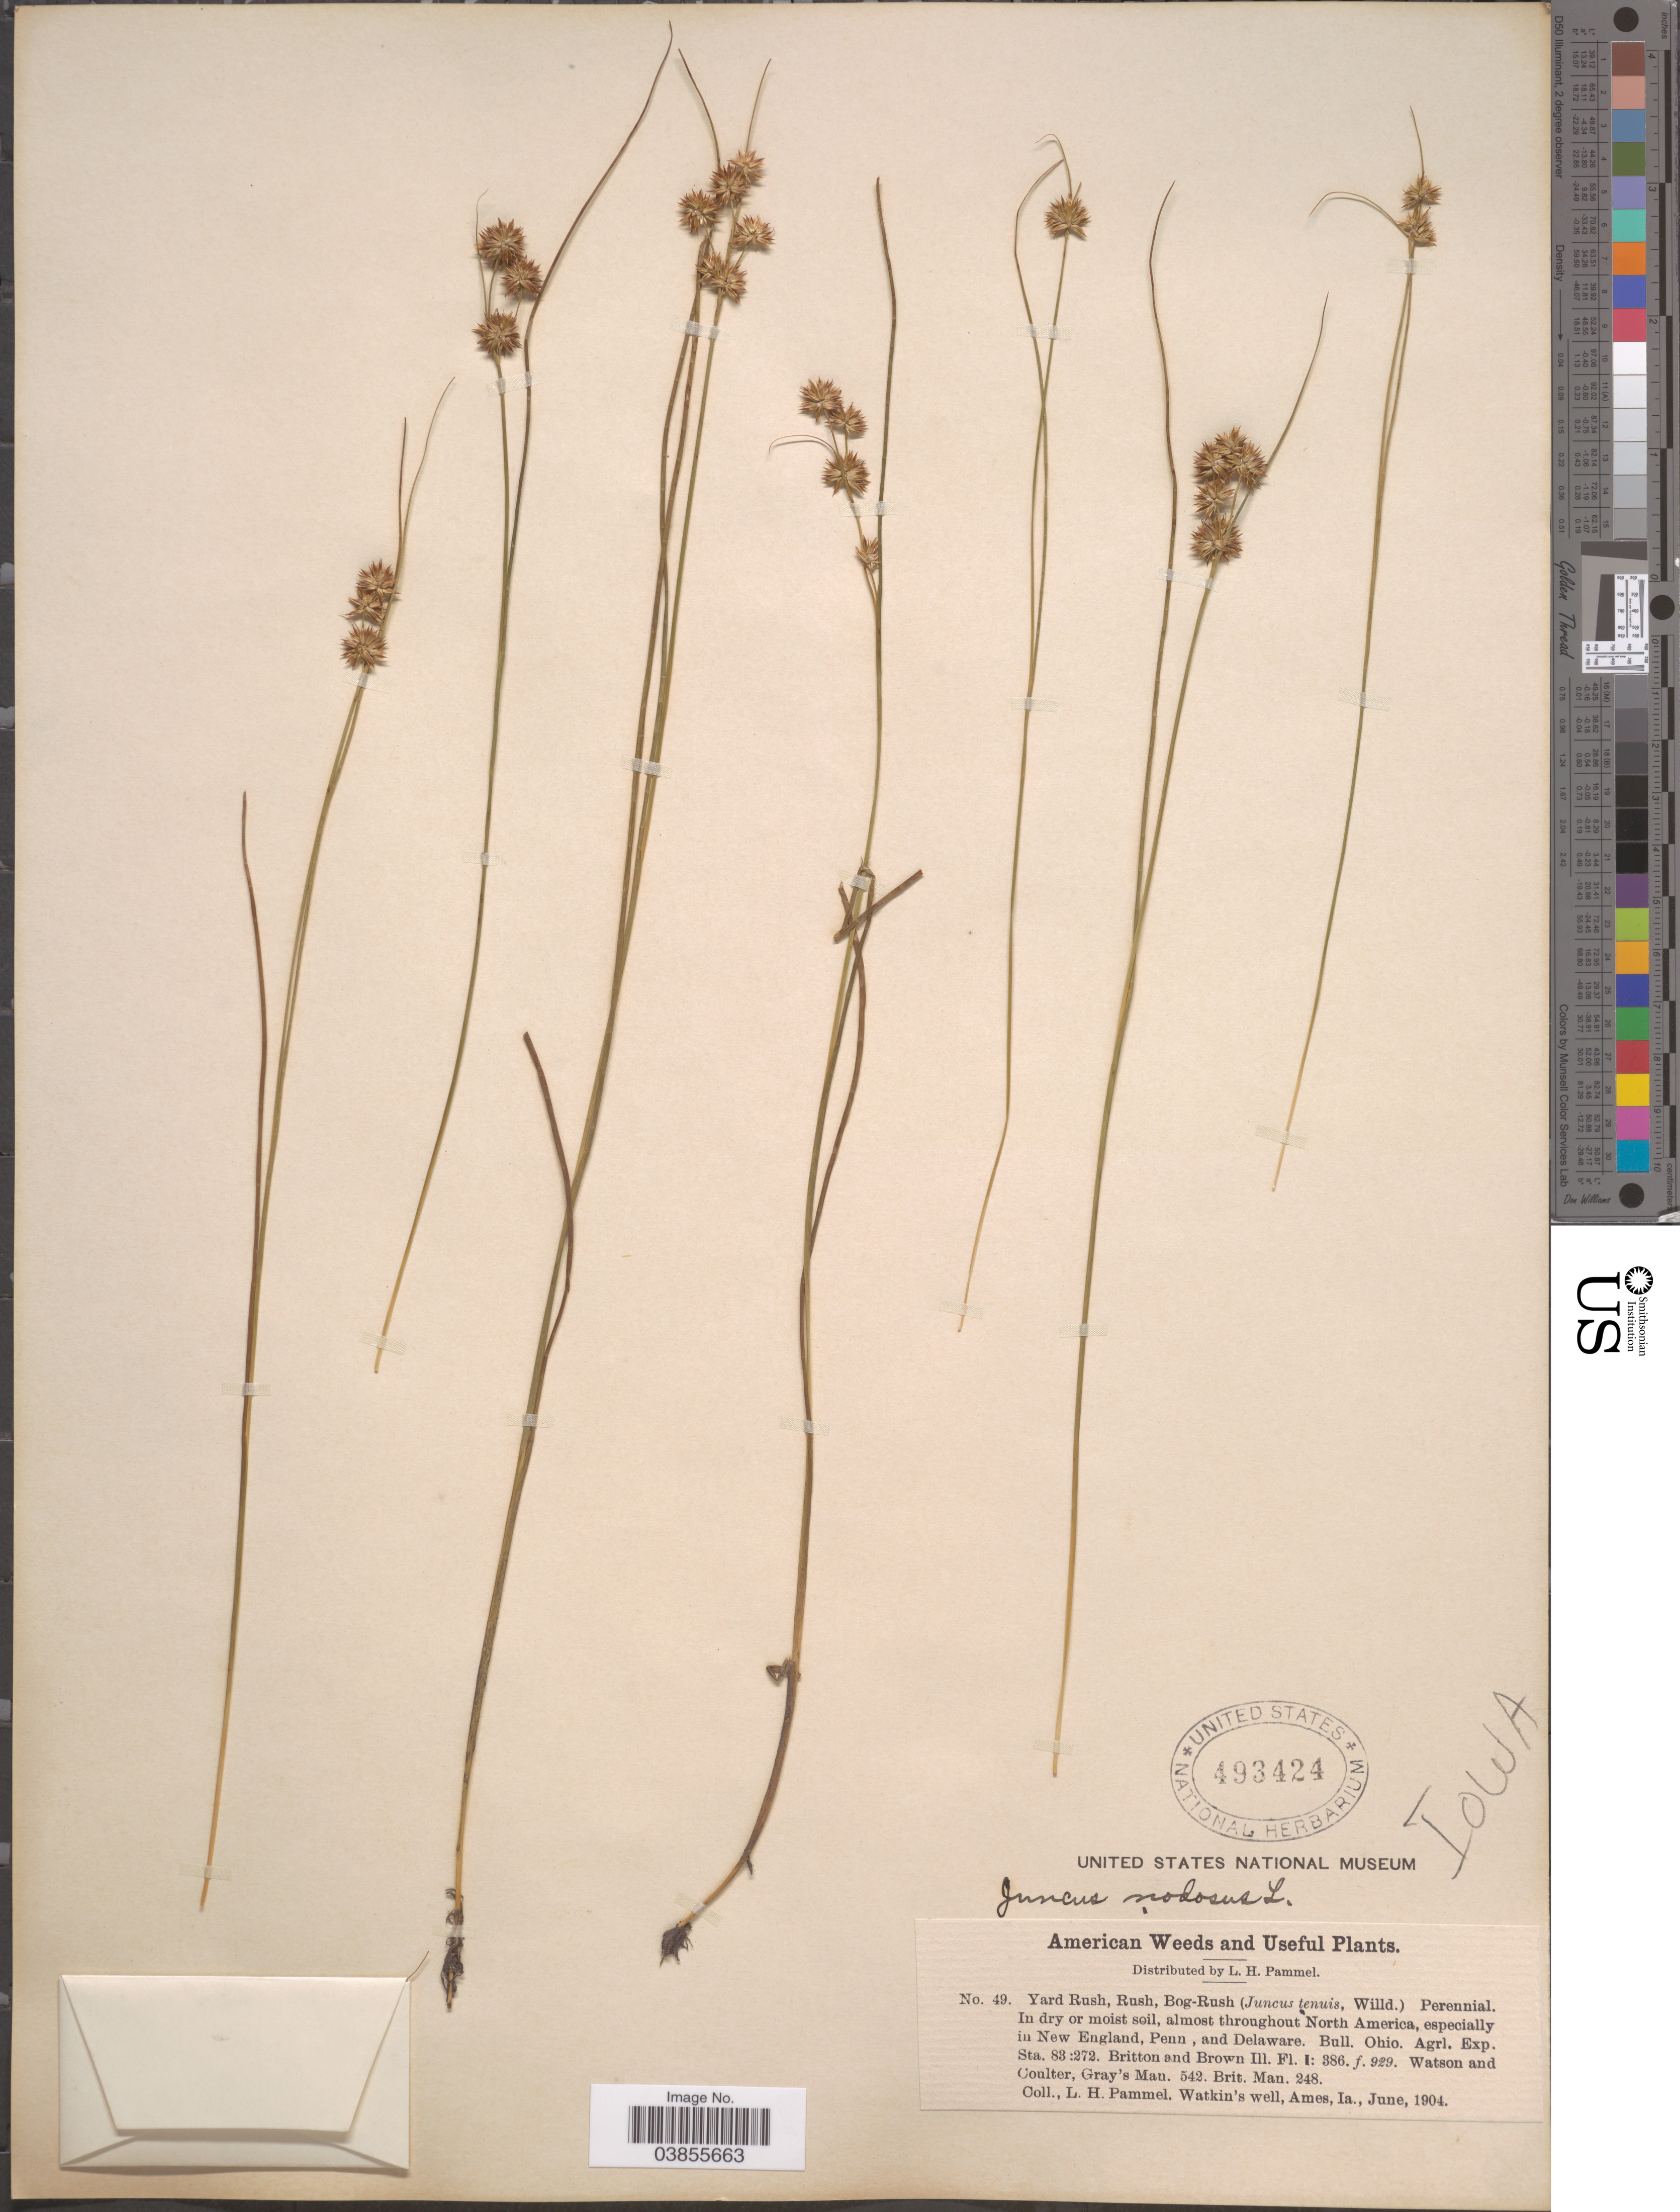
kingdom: Plantae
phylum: Tracheophyta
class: Liliopsida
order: Poales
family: Juncaceae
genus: Juncus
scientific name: Juncus nodosus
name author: L.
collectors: L. Pammel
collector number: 49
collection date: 1904-06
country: United States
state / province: Iowa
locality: Watkin's well, Ames.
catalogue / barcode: US 493424